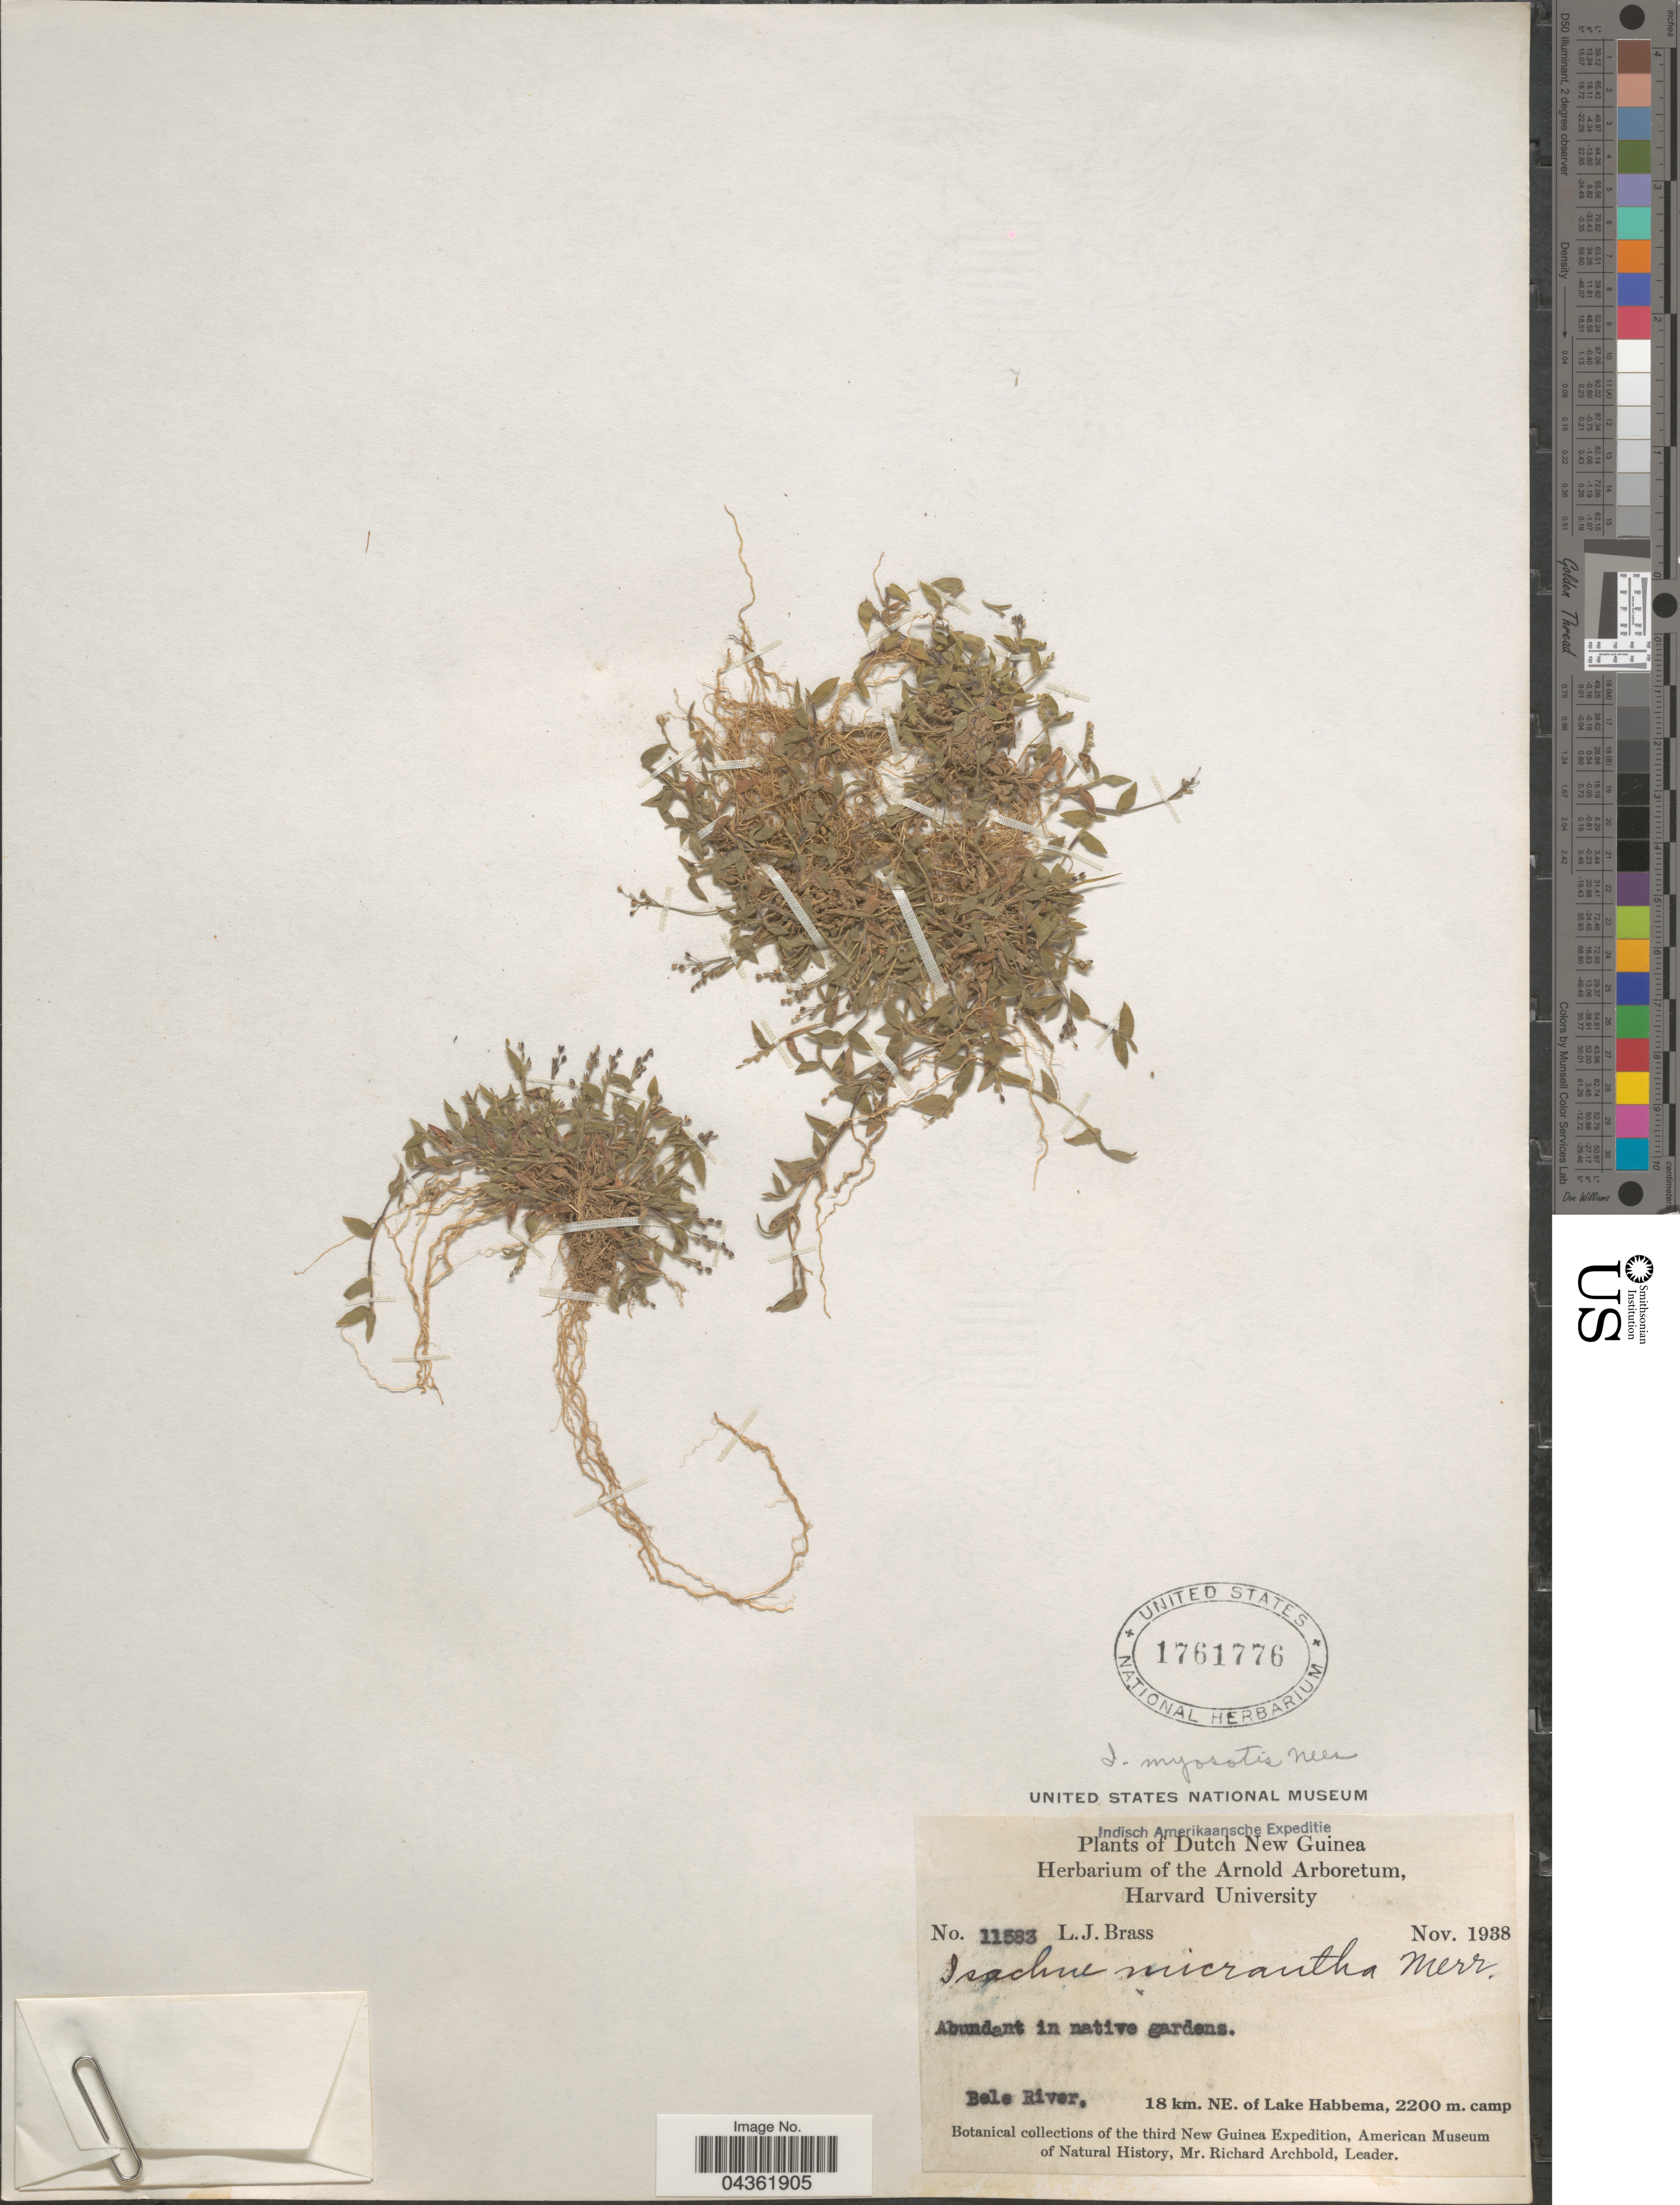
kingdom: Plantae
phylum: Tracheophyta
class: Liliopsida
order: Poales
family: Poaceae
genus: Isachne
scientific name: Isachne myosotis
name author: Nees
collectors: L. J. Brass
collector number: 11583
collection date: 1938-11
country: Indonesia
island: New Guinea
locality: Indisch Amerikaansche Expeditie. Dutch New Guinea. Bele River, 18 km. NE. of Lake Habbema camp. The third New Guinea Expedition.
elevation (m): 2200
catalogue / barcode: US 1761776